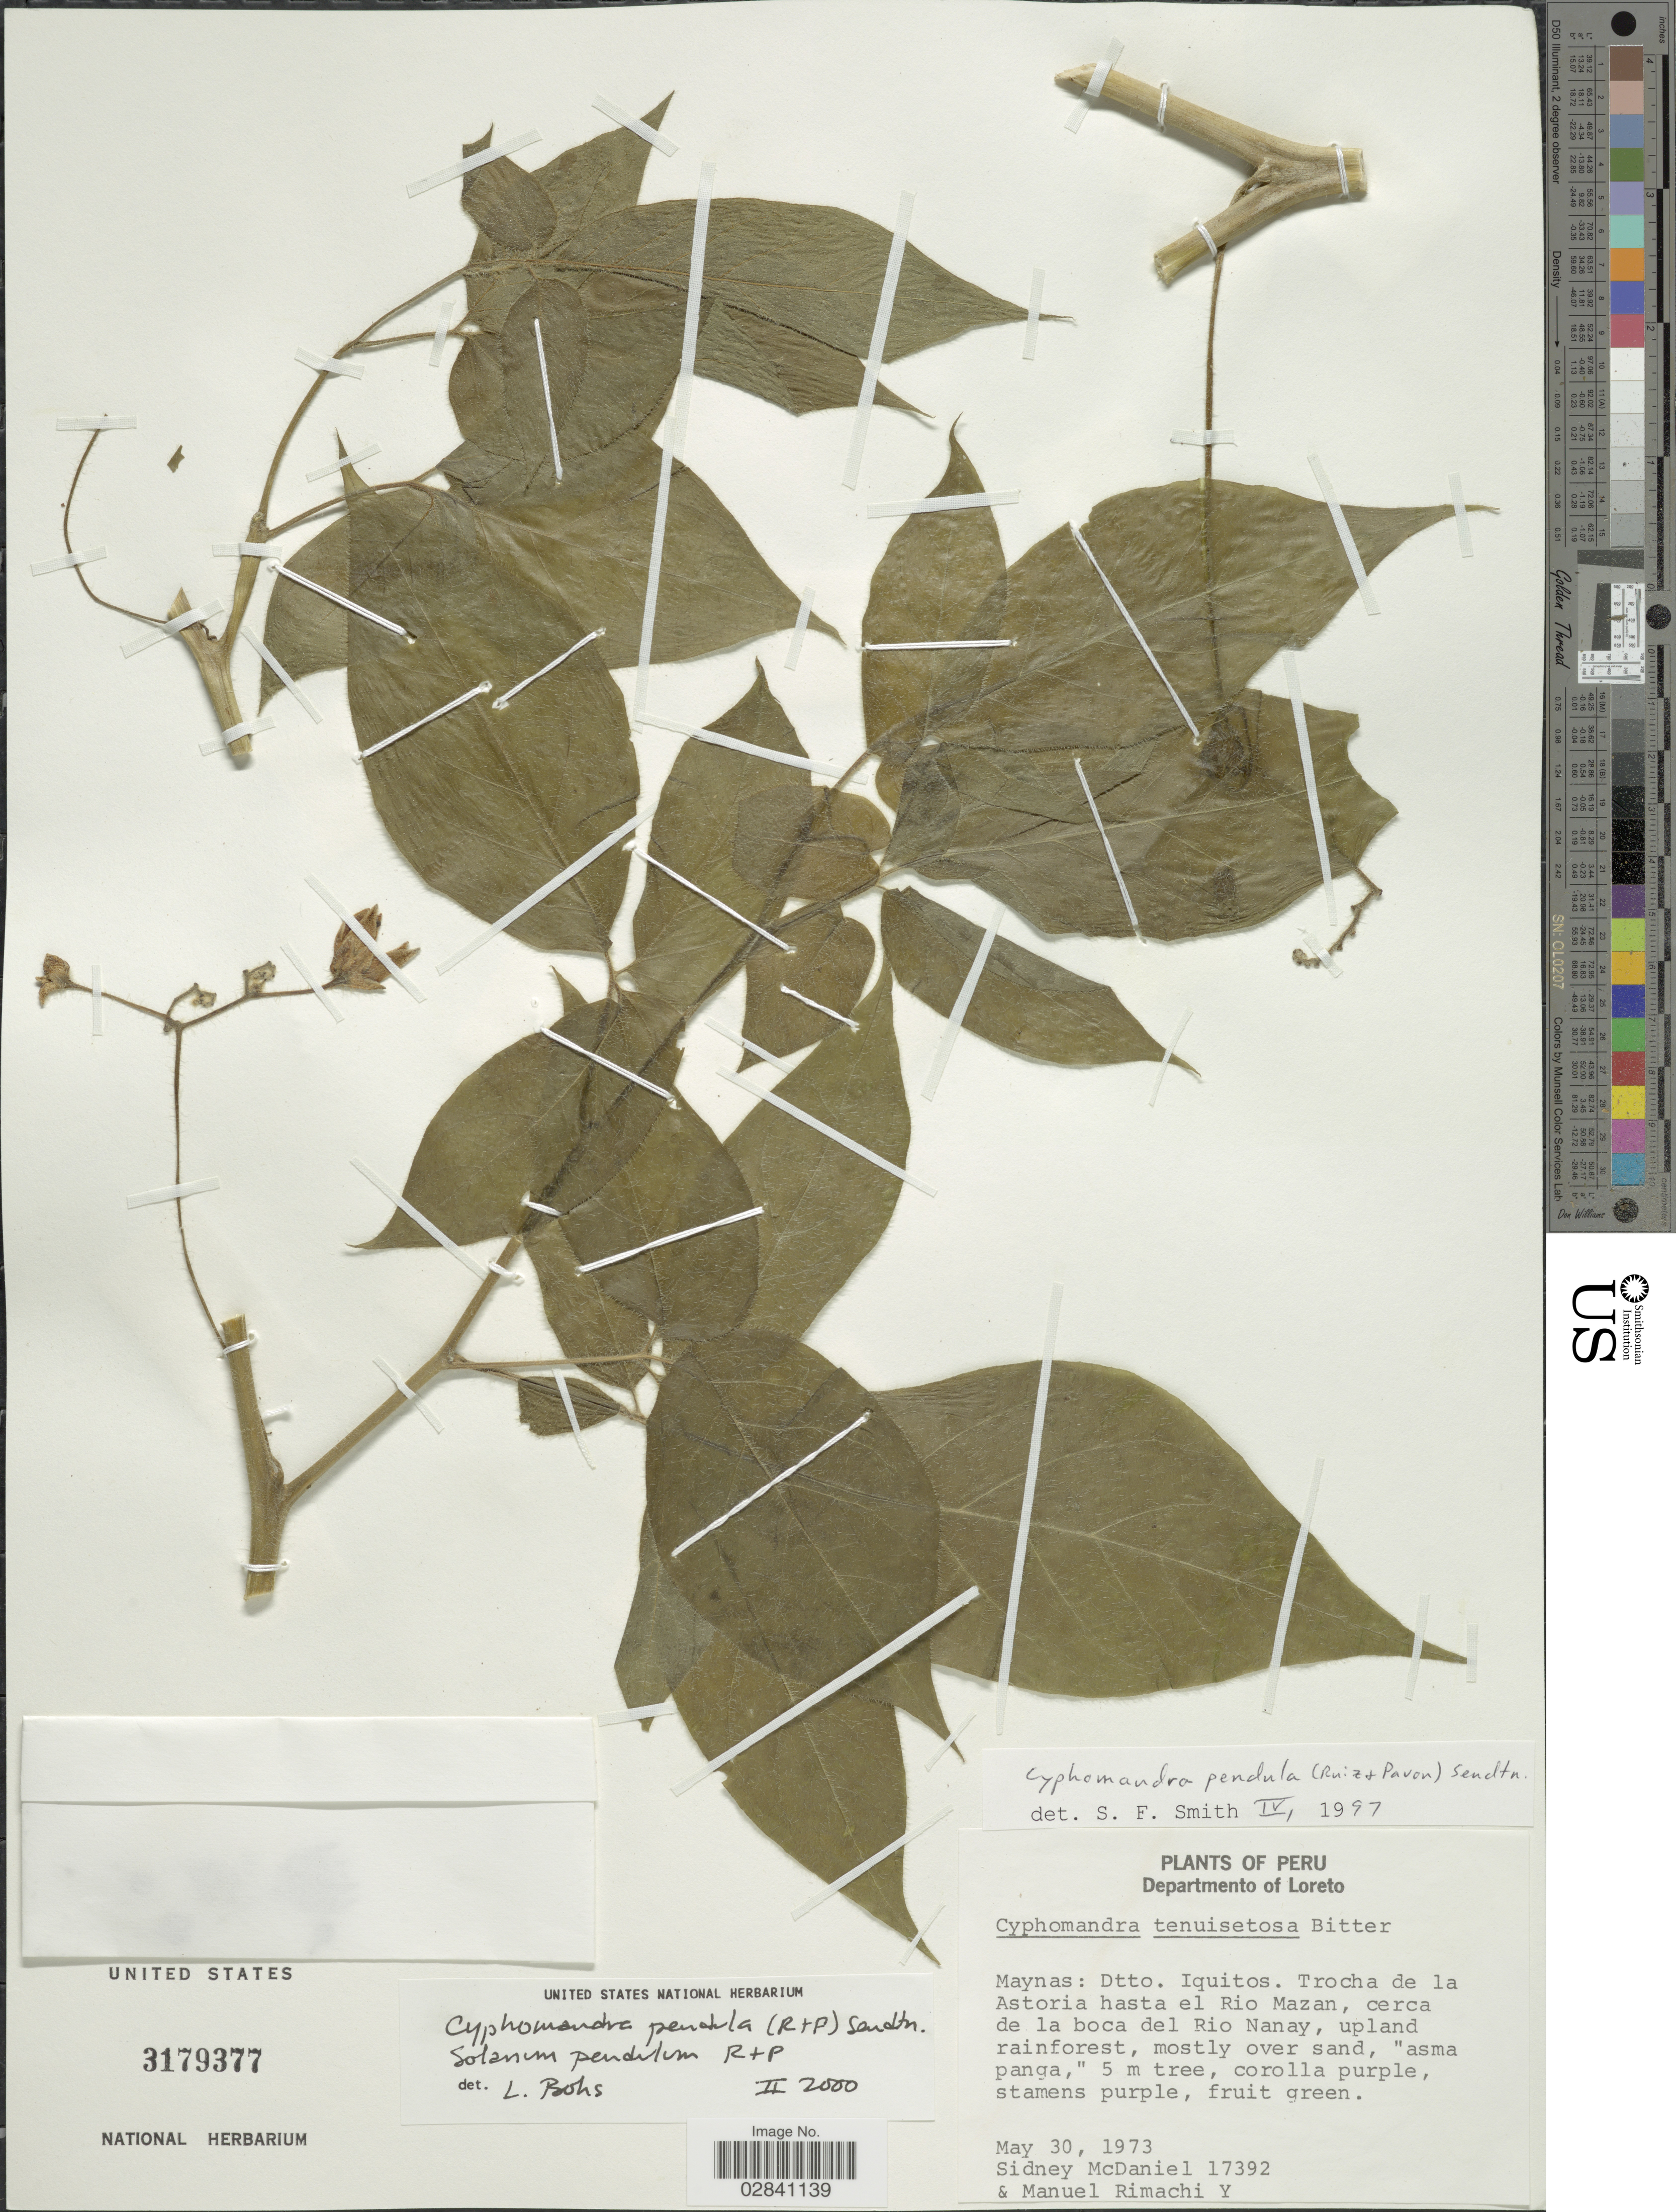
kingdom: Plantae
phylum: Tracheophyta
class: Magnoliopsida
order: Solanales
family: Solanaceae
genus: Cyphomandra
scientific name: Cyphomandra pendula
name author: (Ruiz & Pav.) Sendtn.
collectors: S. McDaniel & M. Rimachi Y.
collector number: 17392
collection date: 1973-05-30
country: Peru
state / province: Loreto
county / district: Maynas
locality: Dtto. Iquitos. Trocha de la Astoria hasta el Rio Mazan, cerca de la boca del Rio Nanay.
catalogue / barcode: US 3179377